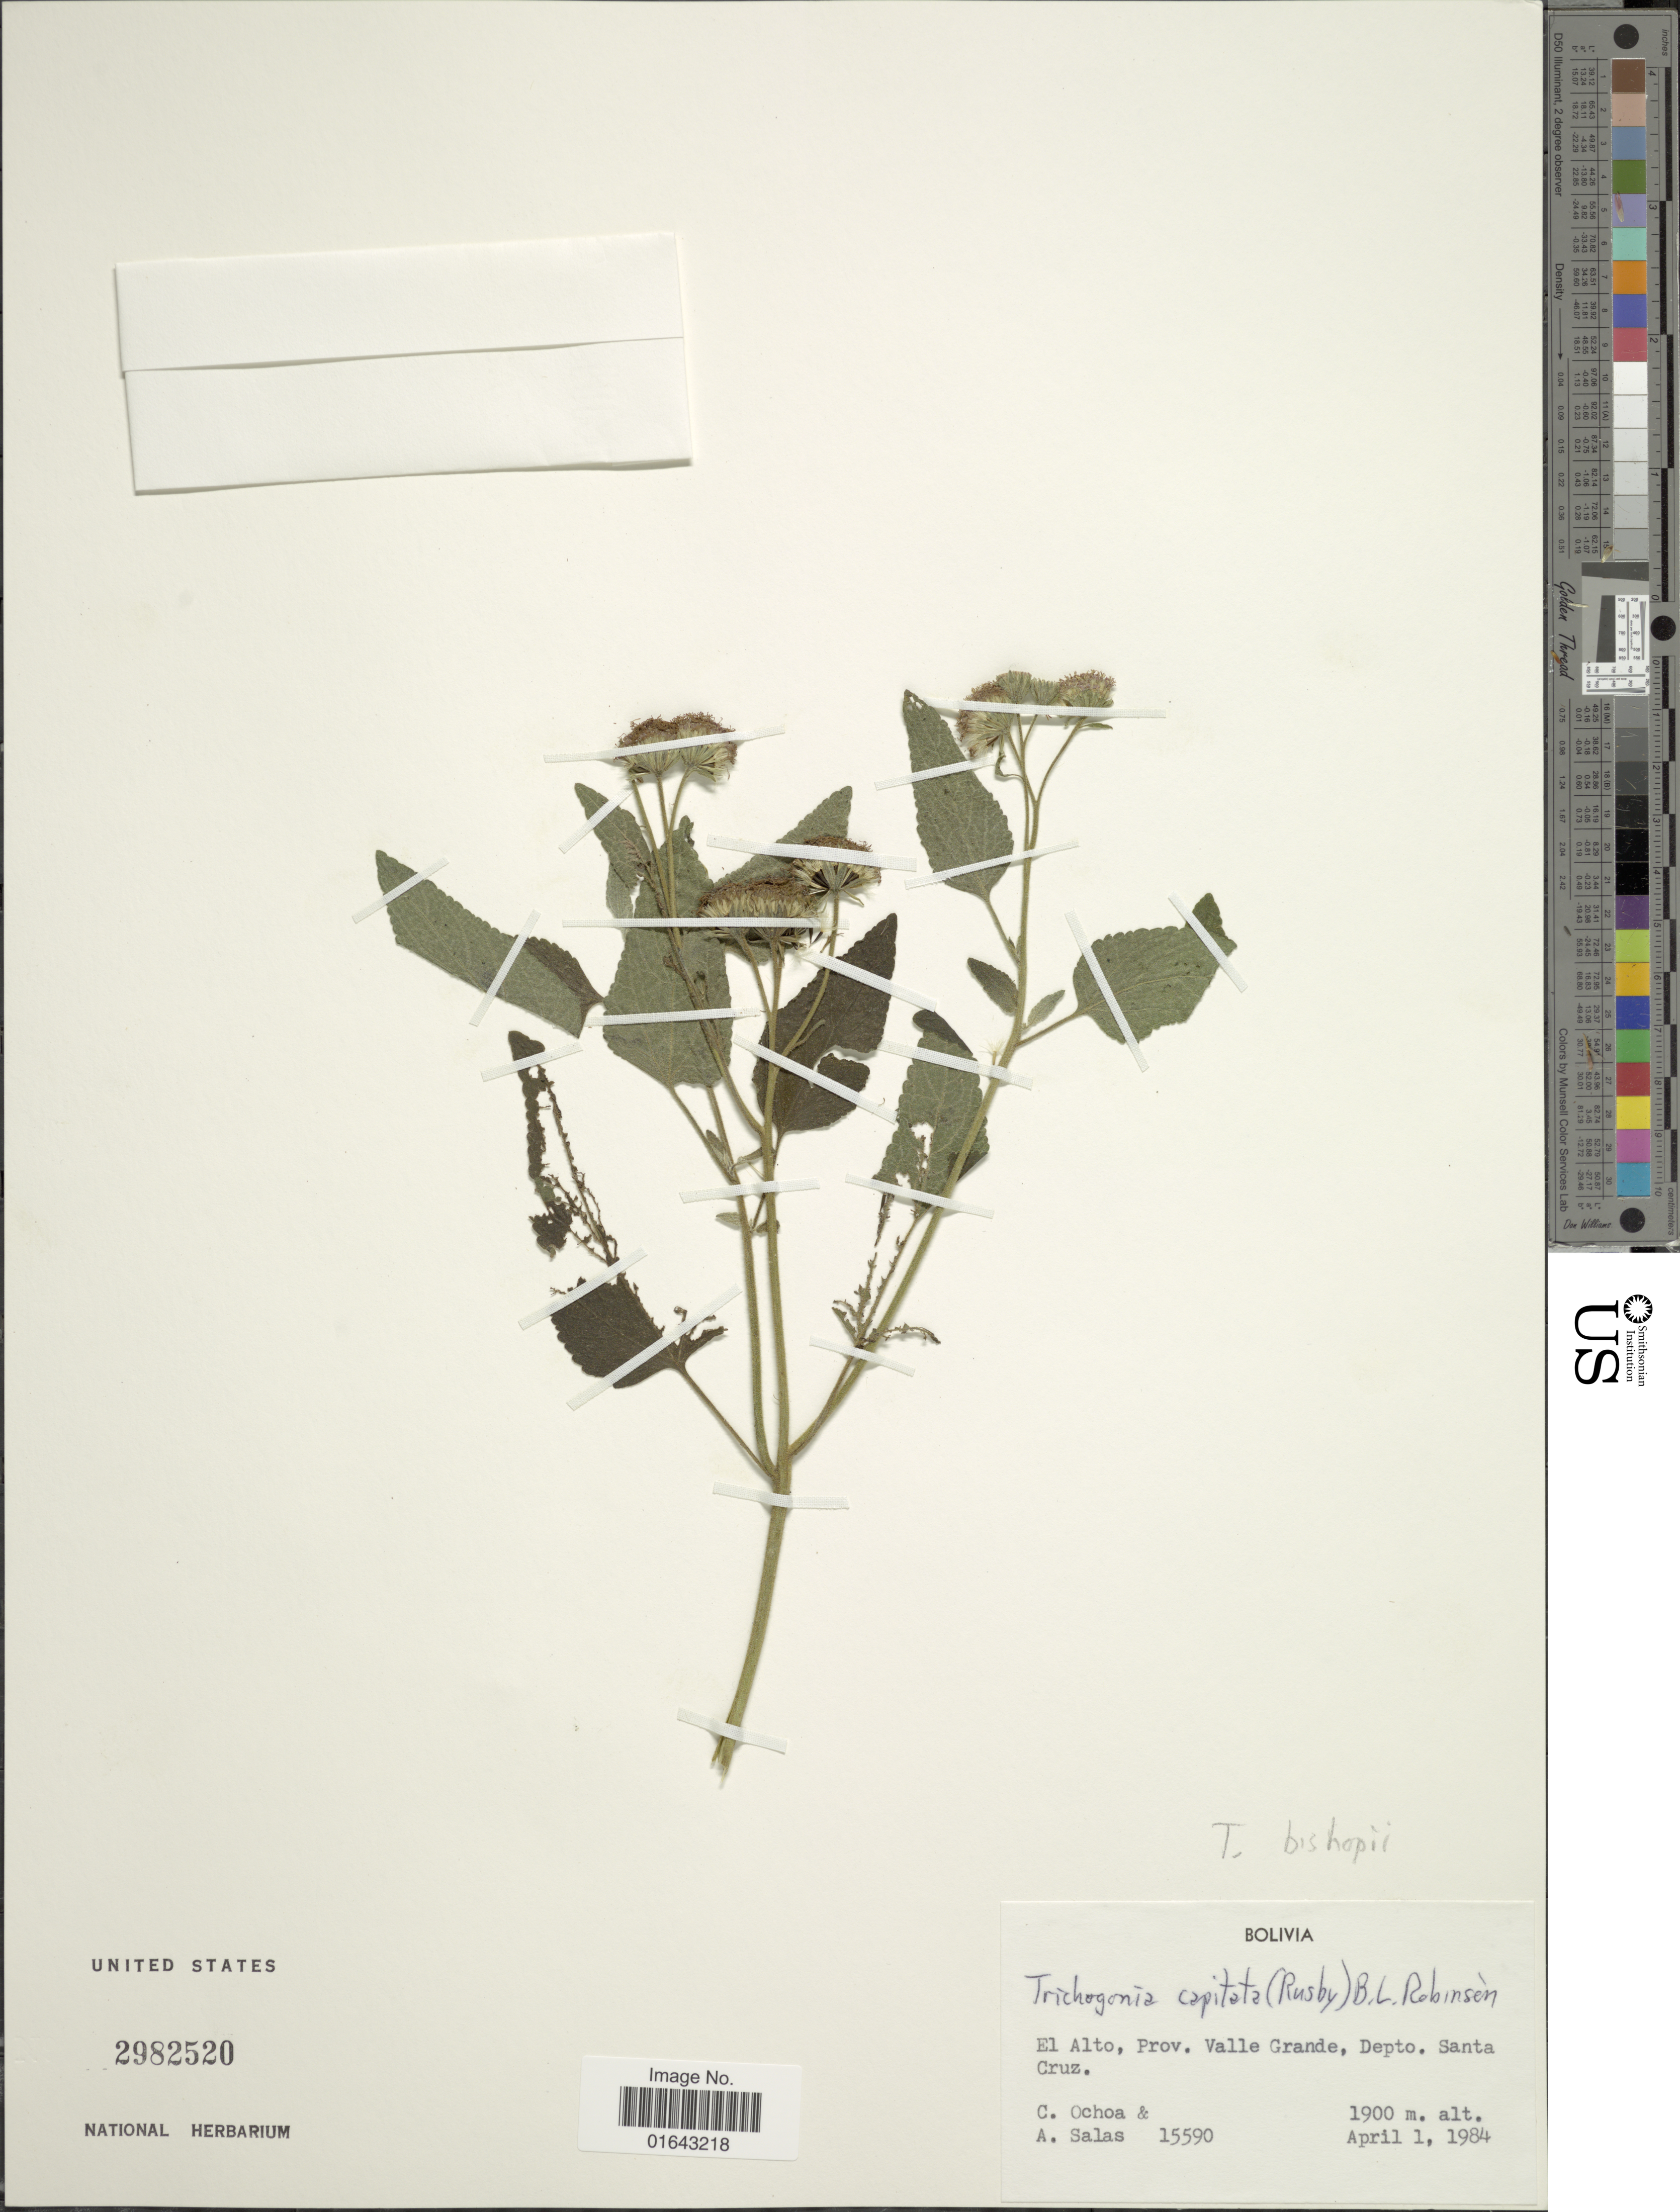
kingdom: Plantae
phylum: Tracheophyta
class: Magnoliopsida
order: Asterales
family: Asteraceae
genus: Trichogonia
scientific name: Trichogonia bishopii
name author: R.M. King & H. Rob.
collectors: C. Ochoa & A. Salas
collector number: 15590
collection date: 1984-04-01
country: Bolivia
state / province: Santa Cruz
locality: El Alto, Prov. Valle Grande, Depto. Santa Cruz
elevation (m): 1900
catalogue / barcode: US 2982520